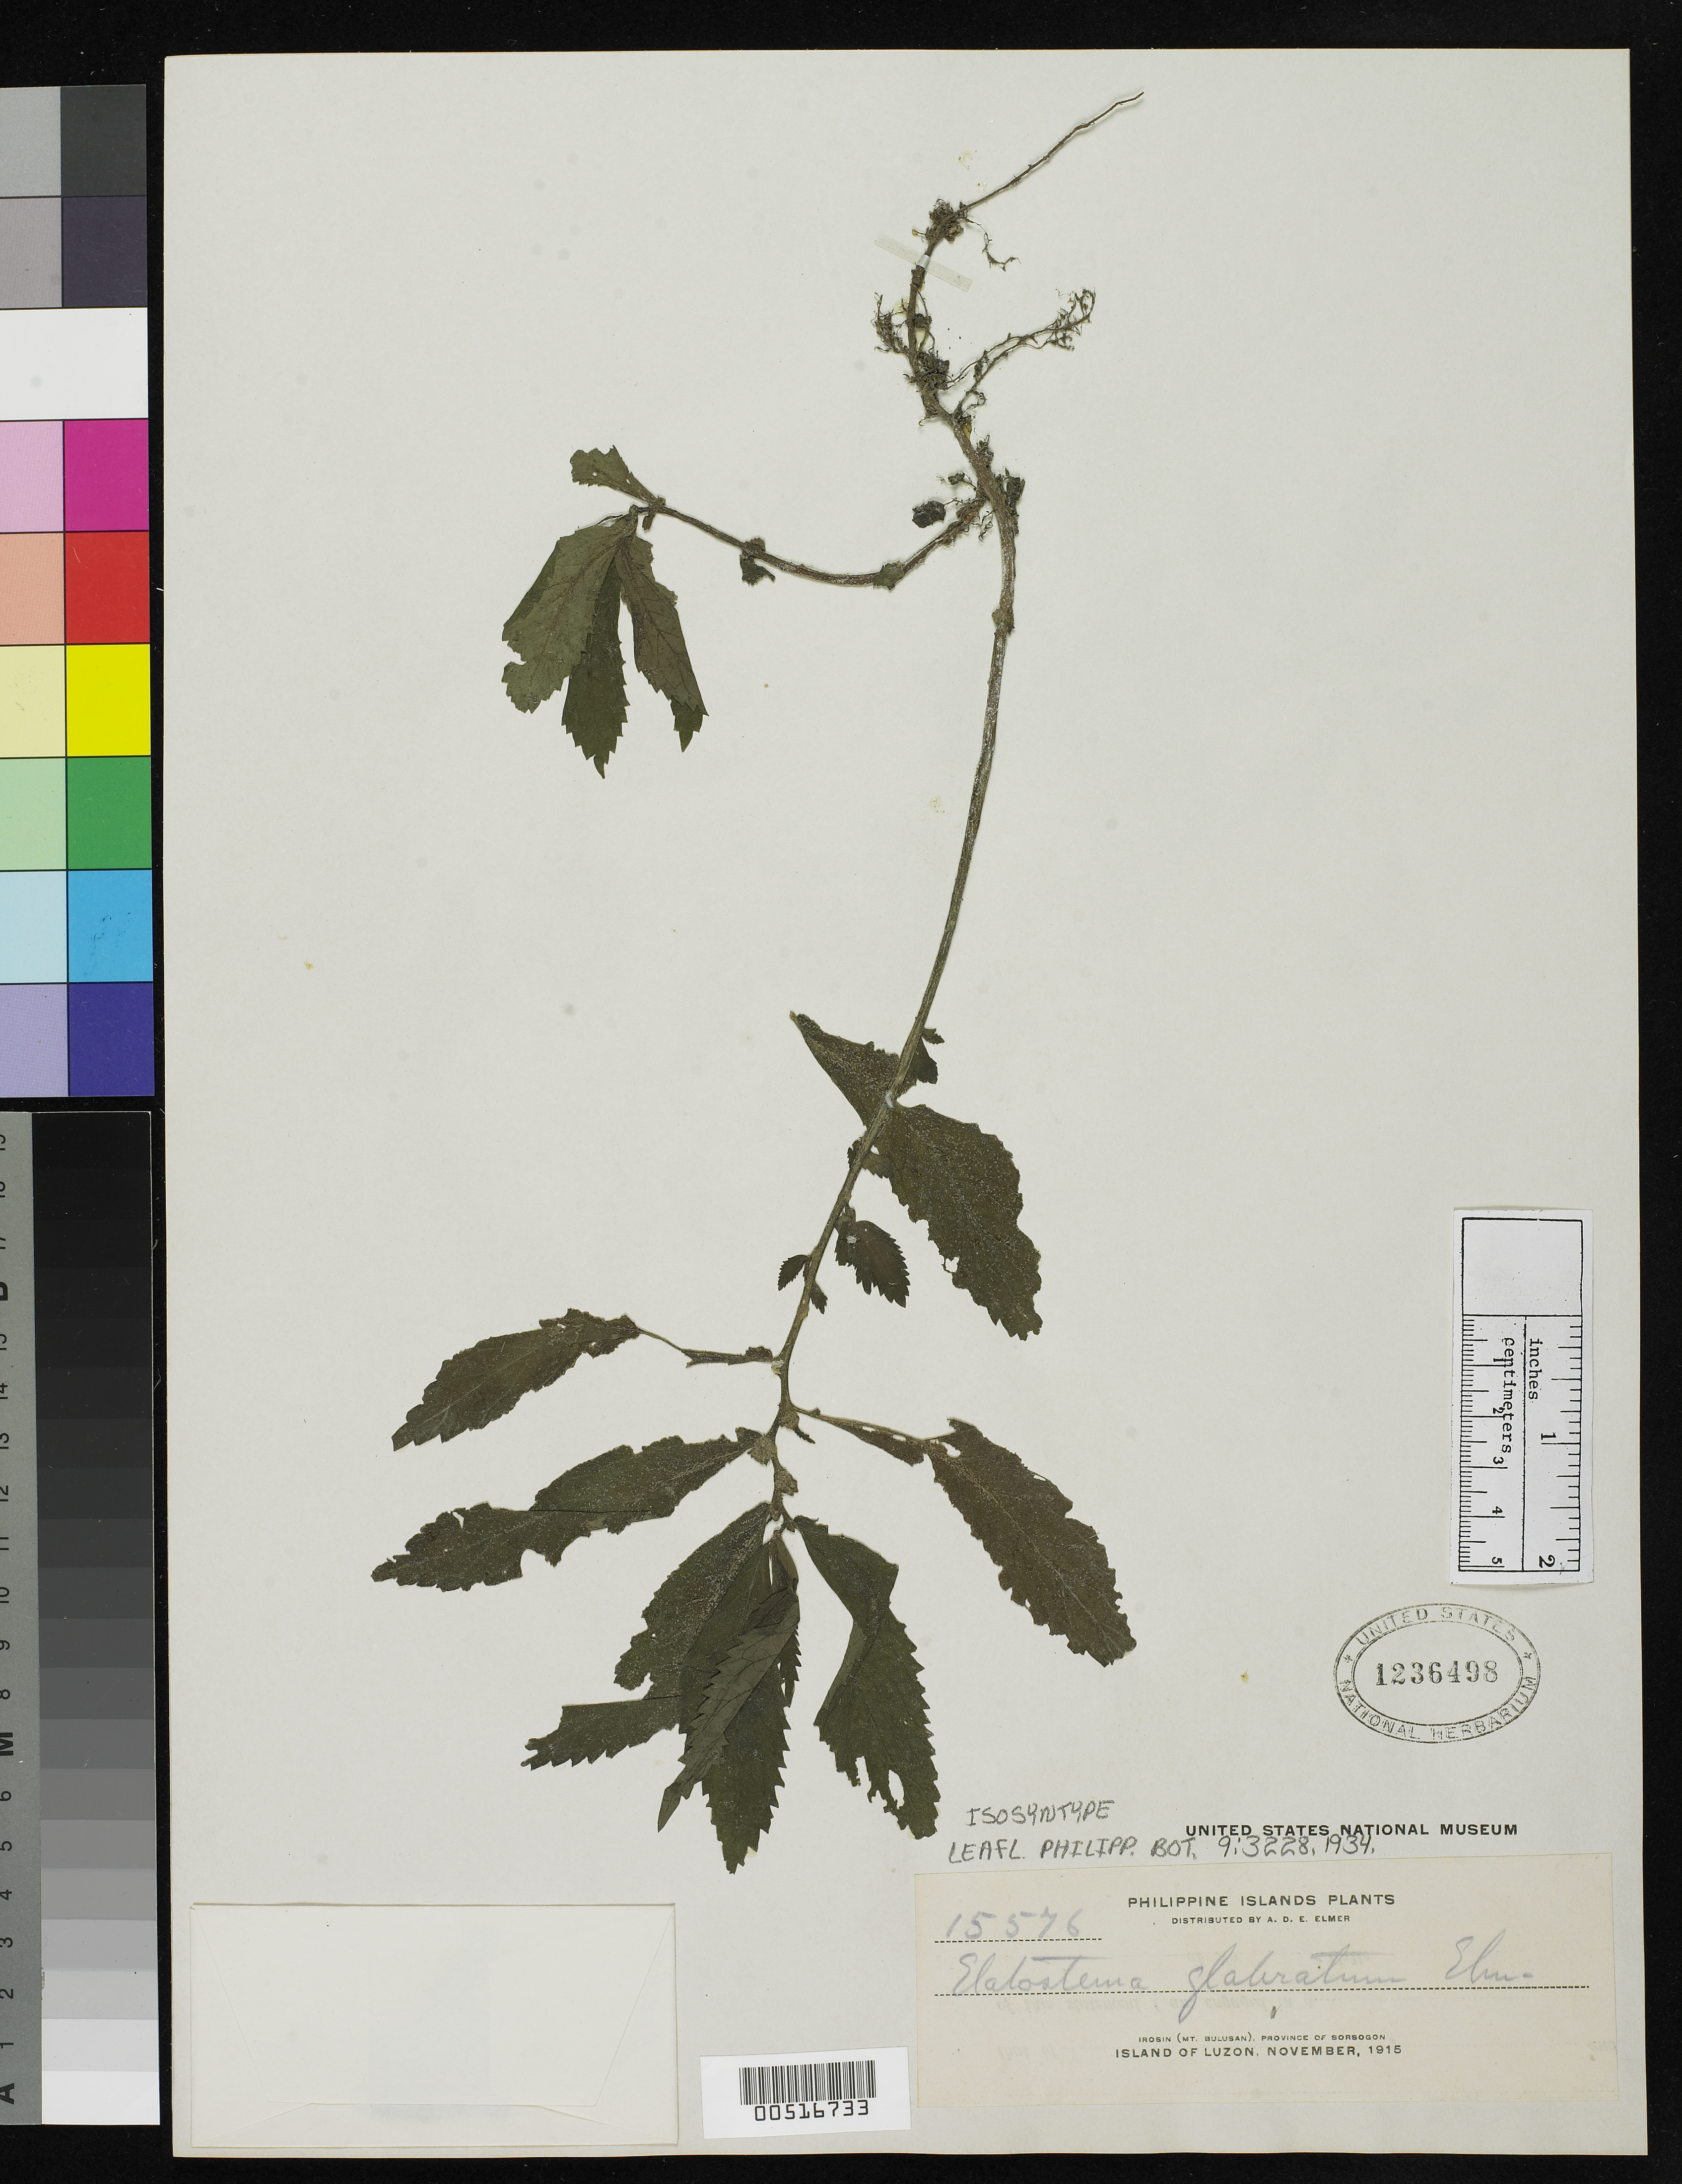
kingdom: Plantae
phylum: Tracheophyta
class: Magnoliopsida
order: Rosales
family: Urticaceae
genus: Elatostema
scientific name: Elatostema glabratum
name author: Elmer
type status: Isosyntype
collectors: A. D. E. Elmer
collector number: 15576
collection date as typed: Nov 1915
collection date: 1915-11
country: Philippines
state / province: Bicol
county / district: Sorsogon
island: Luzon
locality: Irosin (Mt. Bulusan).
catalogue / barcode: US 1236498